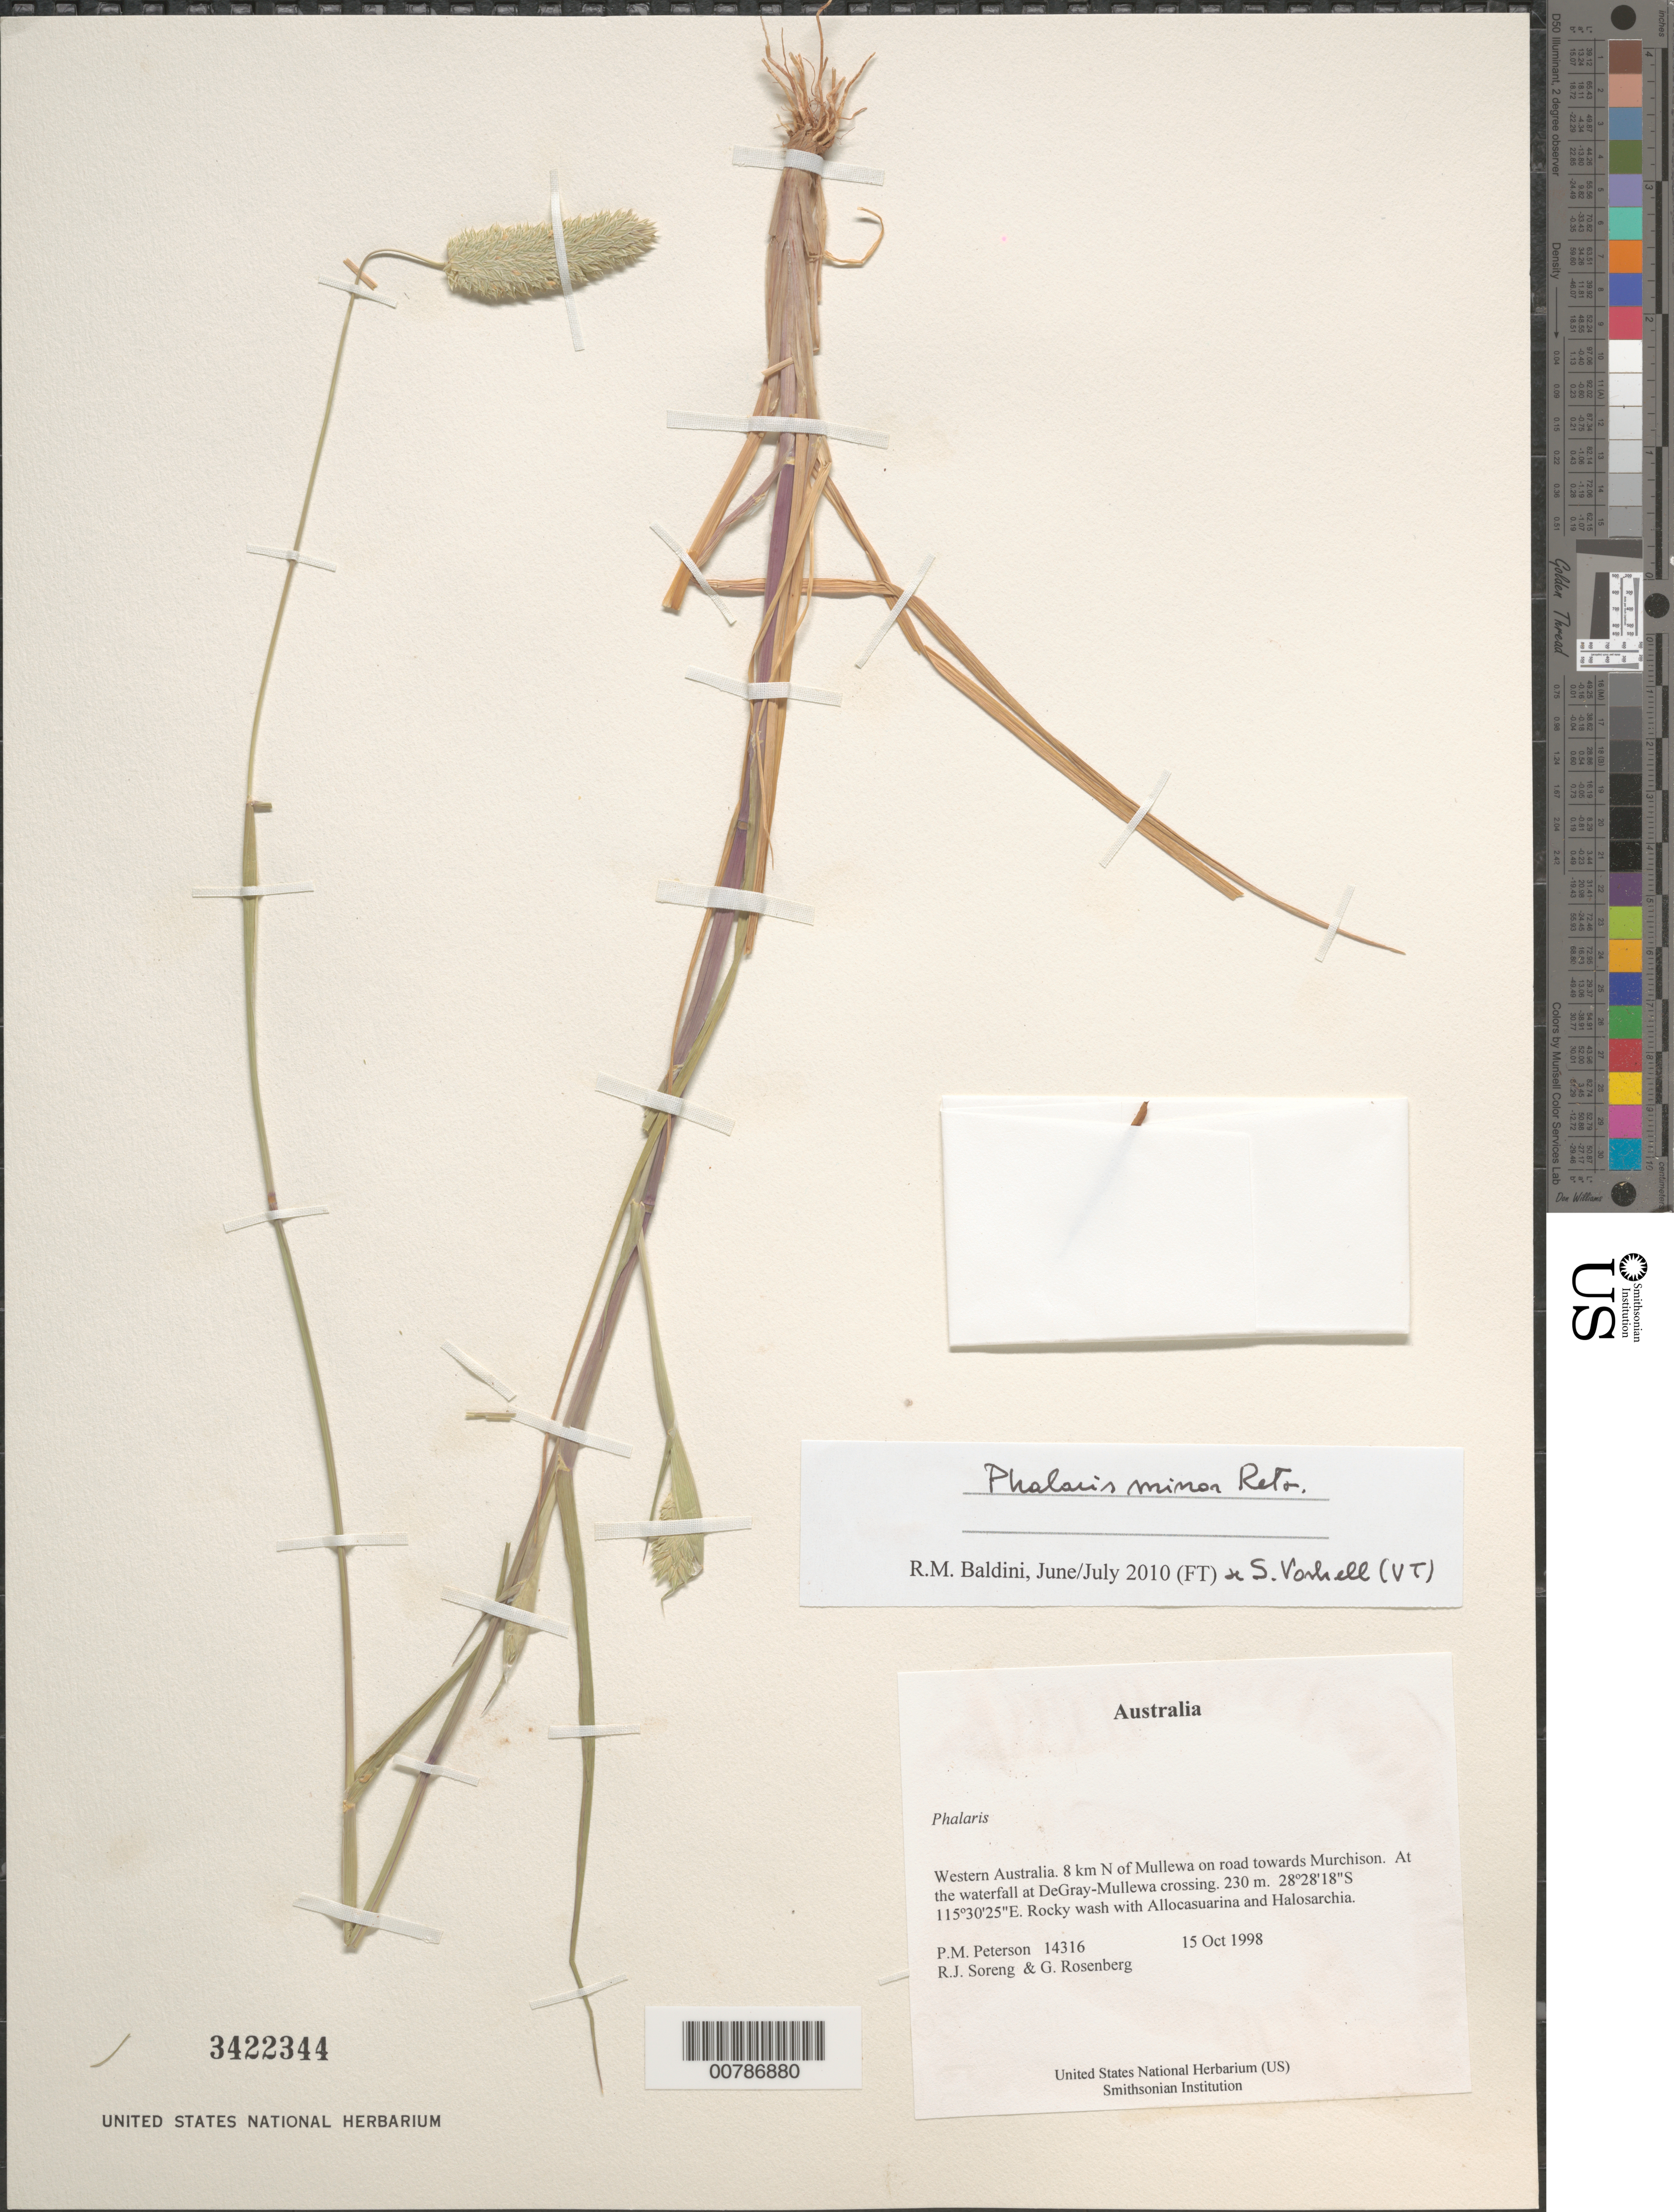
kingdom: Plantae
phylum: Tracheophyta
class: Liliopsida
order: Poales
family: Poaceae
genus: Phalaris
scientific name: Phalaris sp.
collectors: P. M. Peterson, R. J. Soreng & G. Rosenberg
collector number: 14316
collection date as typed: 15 Oct 1998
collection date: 1998-10-15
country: Australia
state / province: Western Australia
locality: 8 km N of Mullewa on road towards Murchison. At the waterfall at DeGray-Mullewa crossing.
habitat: Rocky wash with Allocasuarina and Halosarchia.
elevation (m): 230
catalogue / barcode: US 3422344